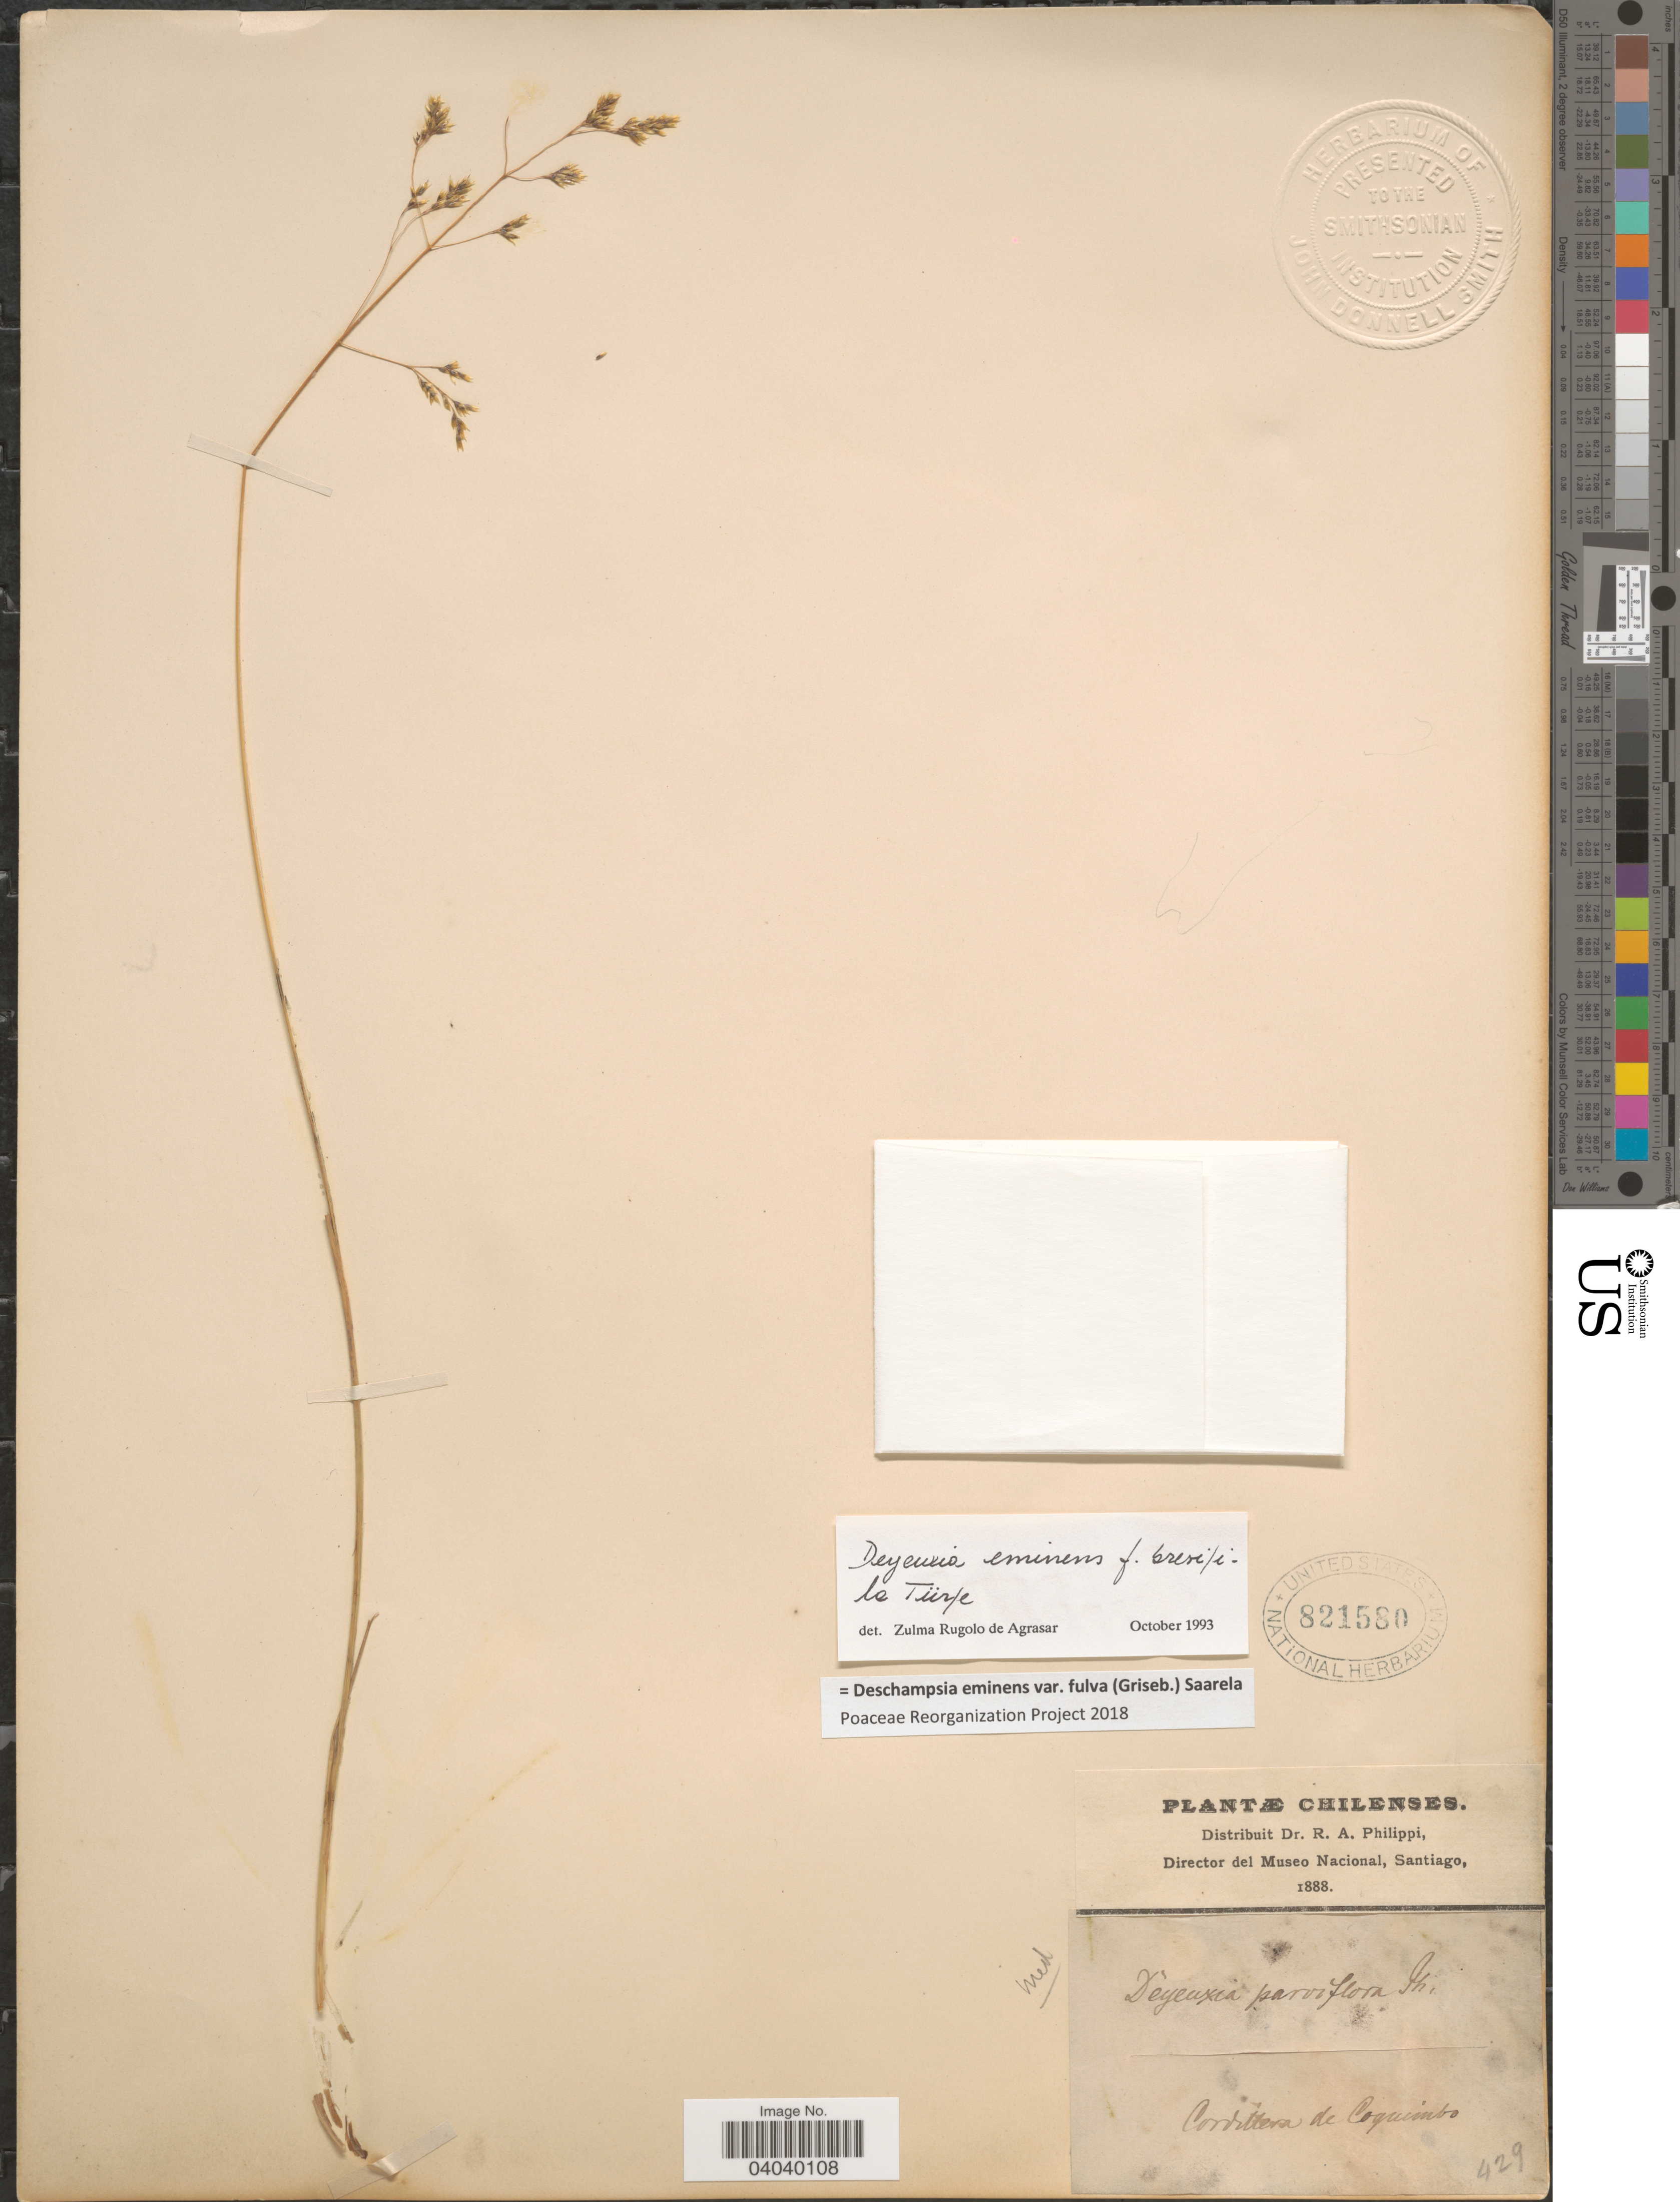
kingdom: Plantae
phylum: Tracheophyta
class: Liliopsida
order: Poales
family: Poaceae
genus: Deschampsia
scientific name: Deschampsia eminens var. fulva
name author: (Griseb.) Saarela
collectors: ex. herb. R.A. Philippi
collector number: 429?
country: Chile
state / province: Coquimbo (IV)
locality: Cordillera de Coquimbo.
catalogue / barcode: US 821580